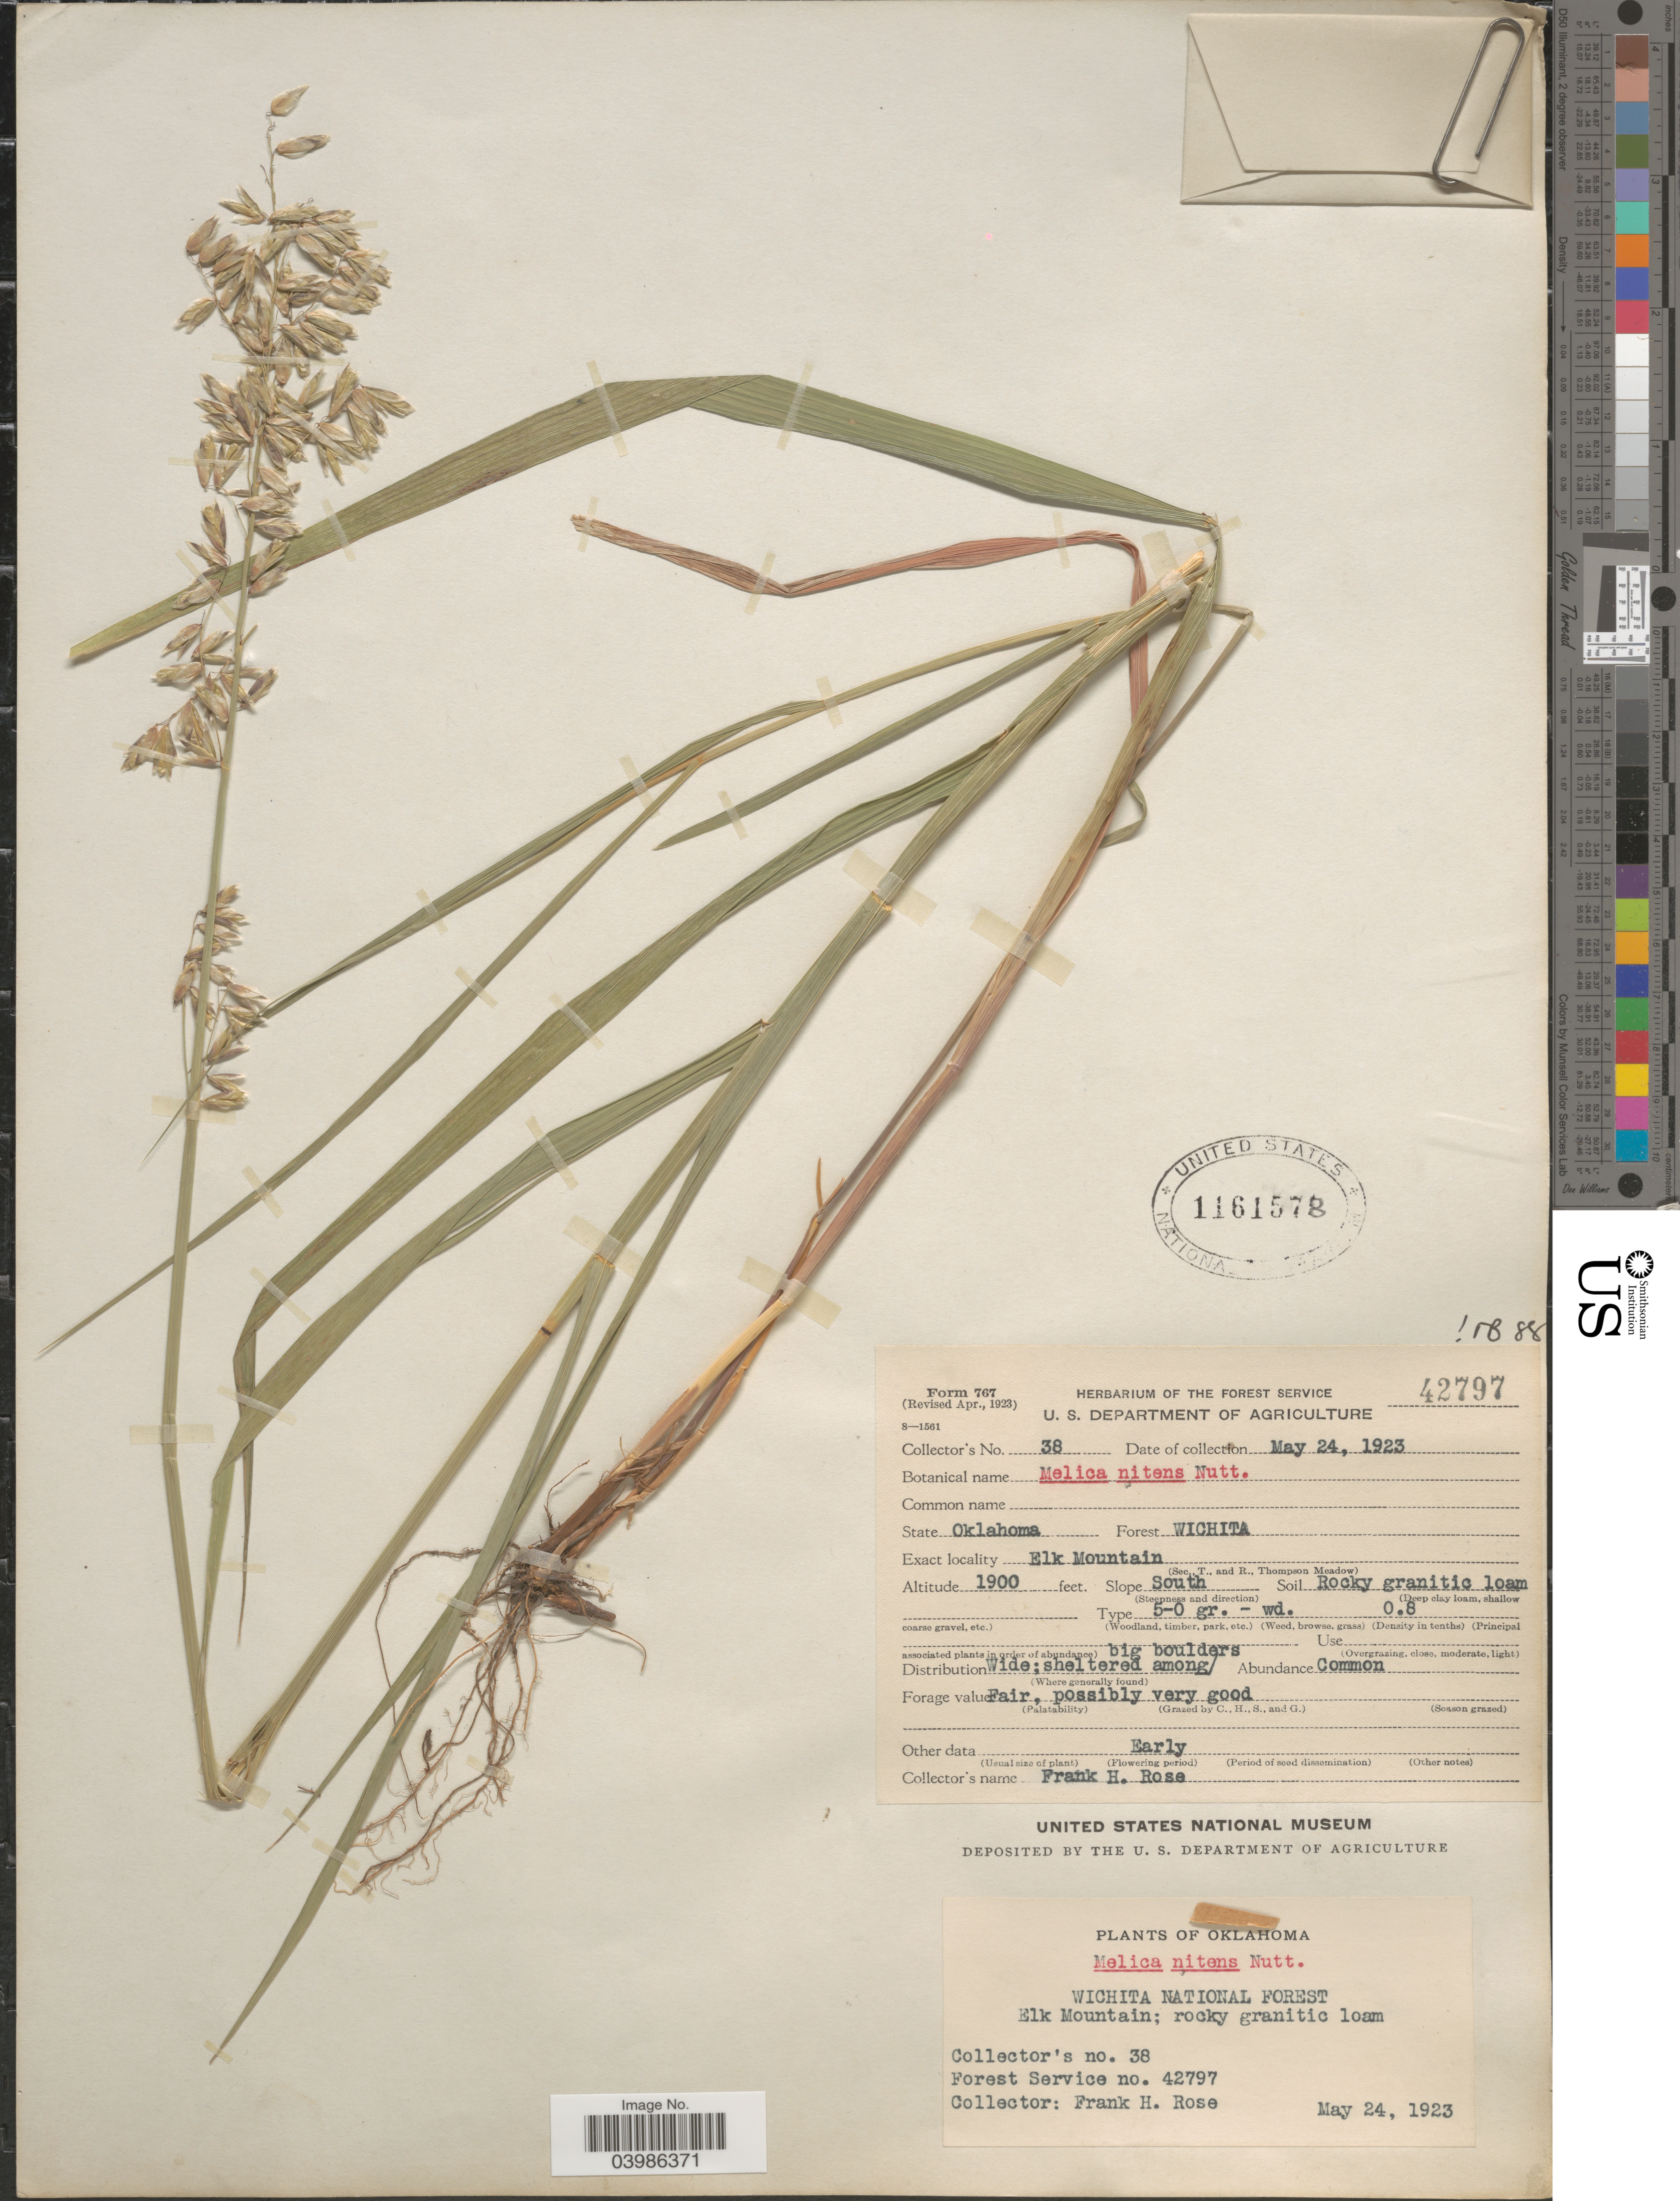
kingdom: Plantae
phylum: Tracheophyta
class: Liliopsida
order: Poales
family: Poaceae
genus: Melica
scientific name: Melica nitens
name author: (Scribn.) Nutt. ex Piper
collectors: F. H. Rose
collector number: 38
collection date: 1923-05-24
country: United States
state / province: Oklahoma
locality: Forest Wichita. Elk Mountain. Wichita National Forest. Slope South.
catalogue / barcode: US 1161578